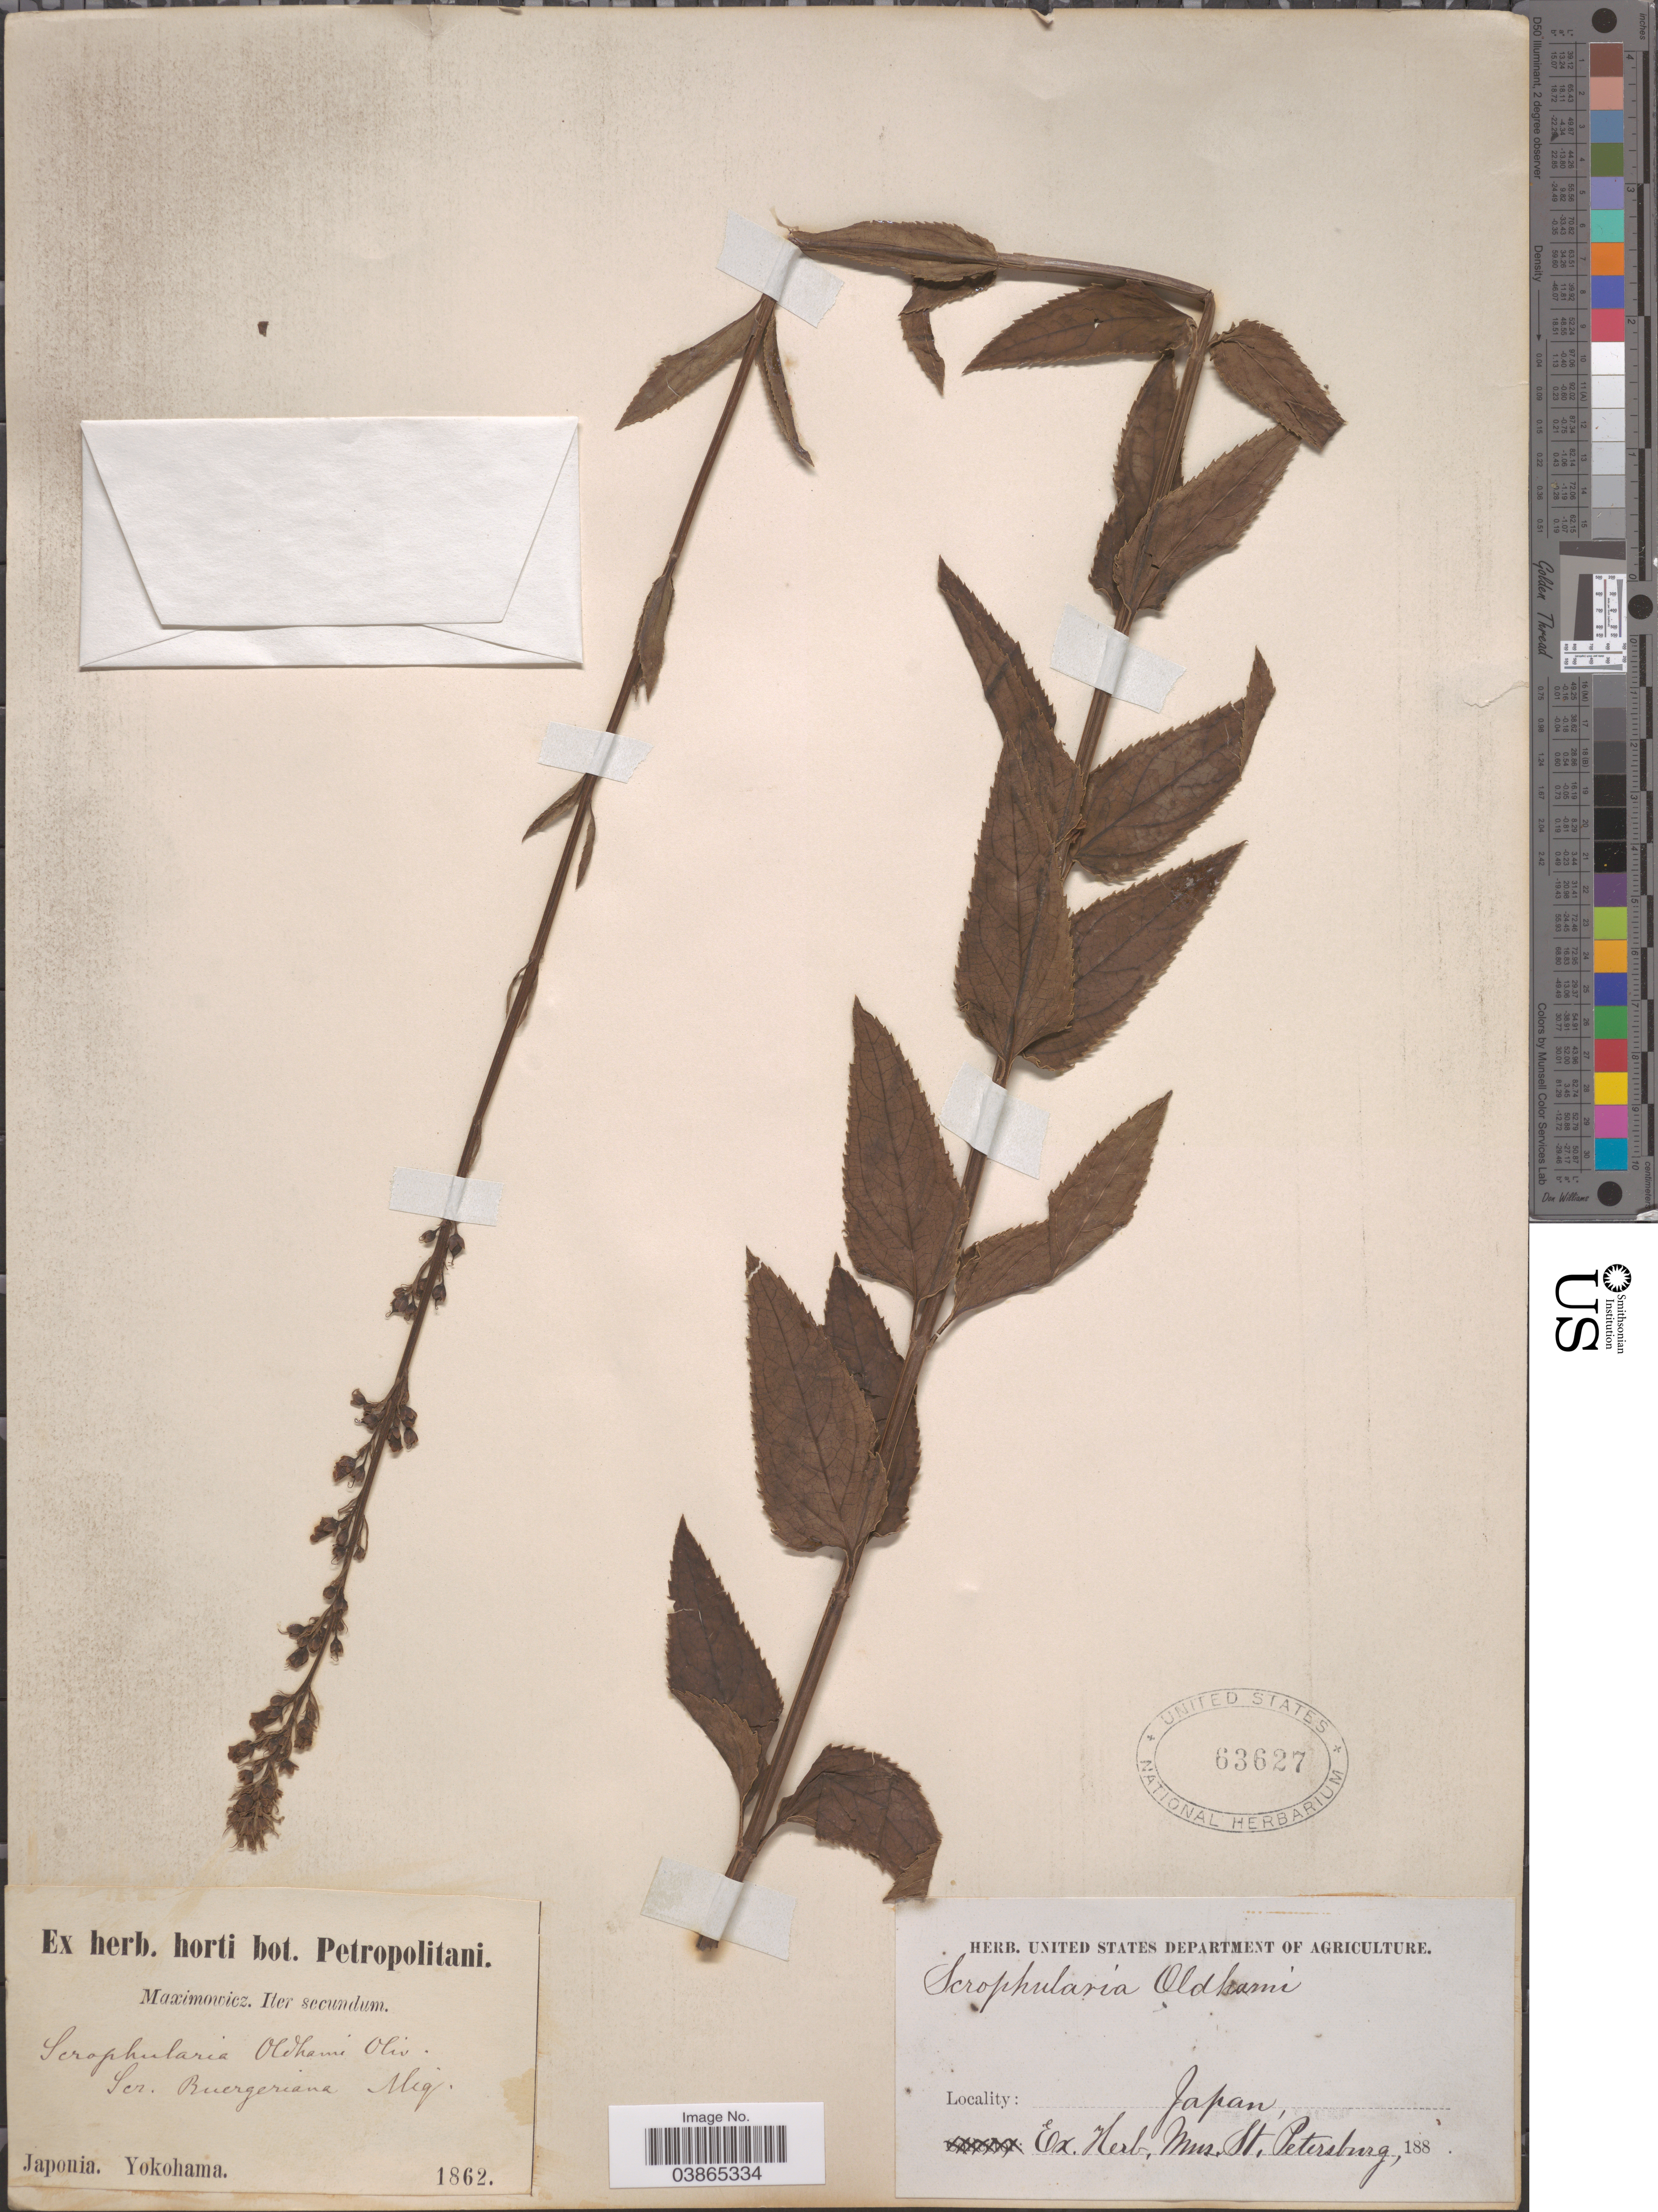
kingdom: Plantae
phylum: Tracheophyta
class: Magnoliopsida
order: Lamiales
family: Scrophulariaceae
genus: Scrophularia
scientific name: Scrophularia oldhamii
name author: Oliv.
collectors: Maximowicz, --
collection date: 1862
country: Japan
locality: Yokohama.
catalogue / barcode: US 63627